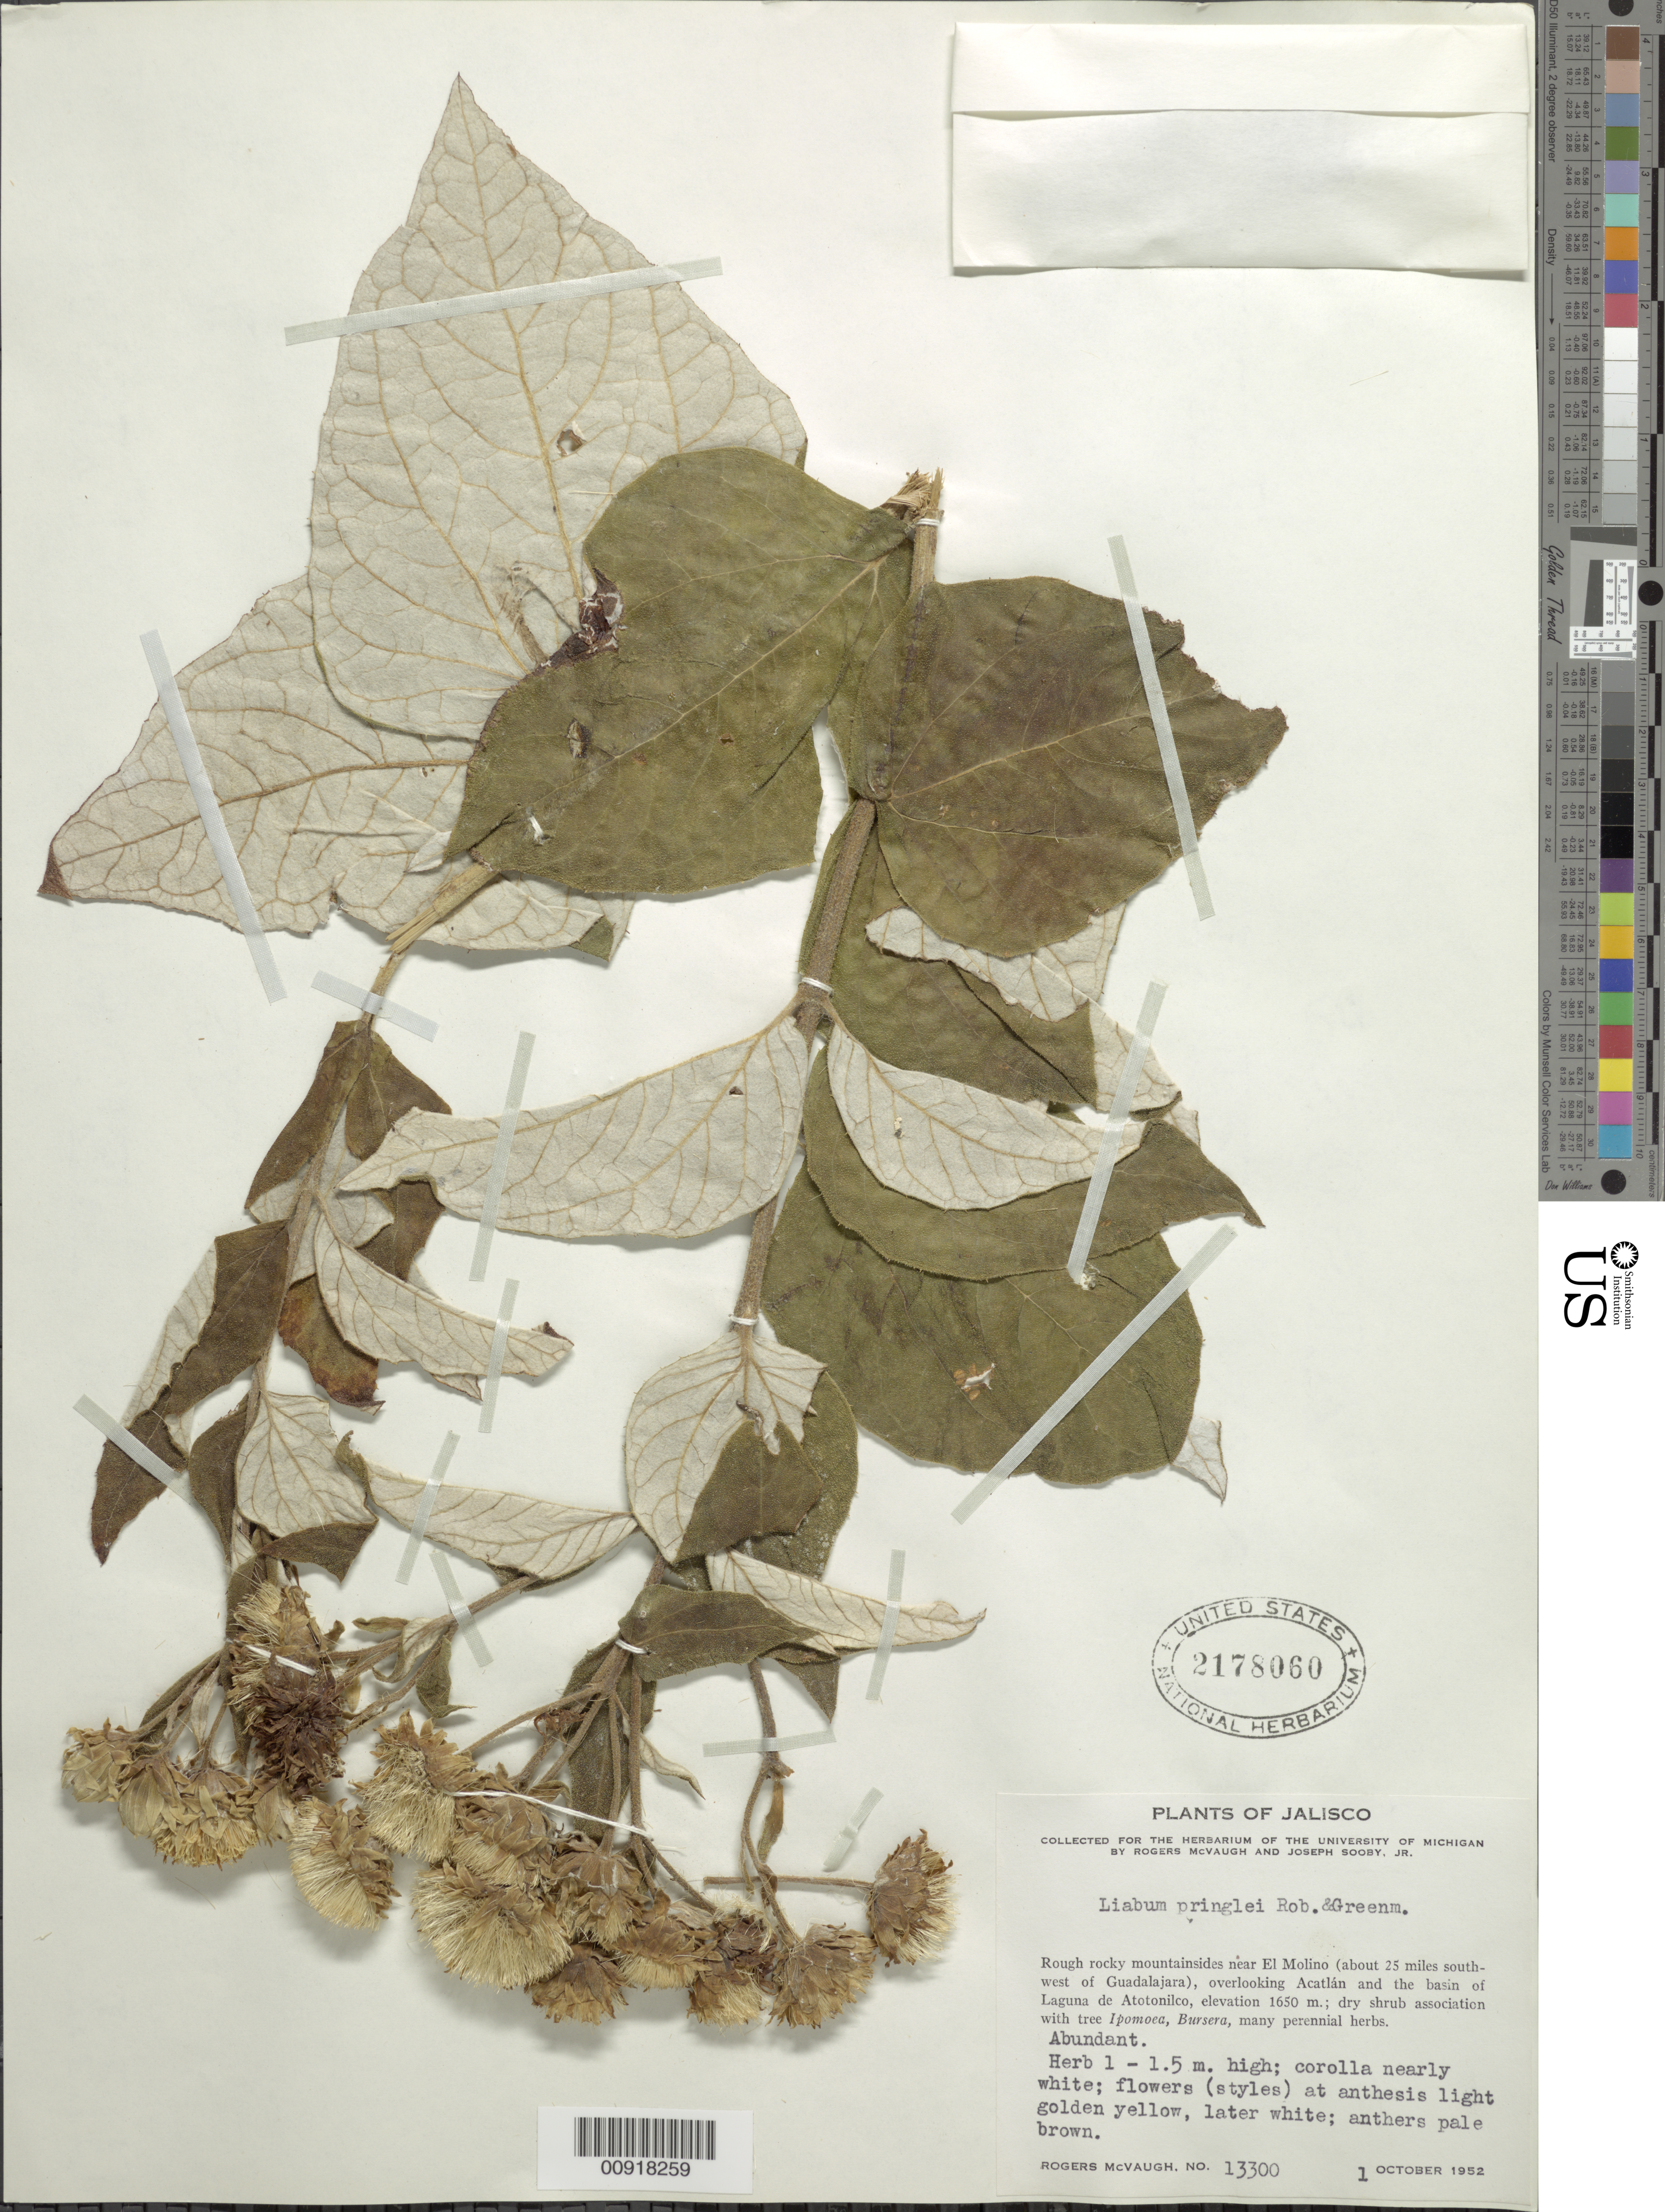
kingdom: Plantae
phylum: Tracheophyta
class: Magnoliopsida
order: Asterales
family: Asteraceae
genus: Sinclairia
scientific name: Sinclairia pringlei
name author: (B.L. Rob. & Greenm.) H. Rob. & Brettell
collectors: R. McVaugh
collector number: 13300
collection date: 1952-10-01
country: Mexico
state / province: Jalisco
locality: Rough rocky mountainsides near El Molino (about 25 miles south-west of Guadalajara), overlooking Acatlán and the basin of Laguna de Atotonilco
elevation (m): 1650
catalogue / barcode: US 2178060